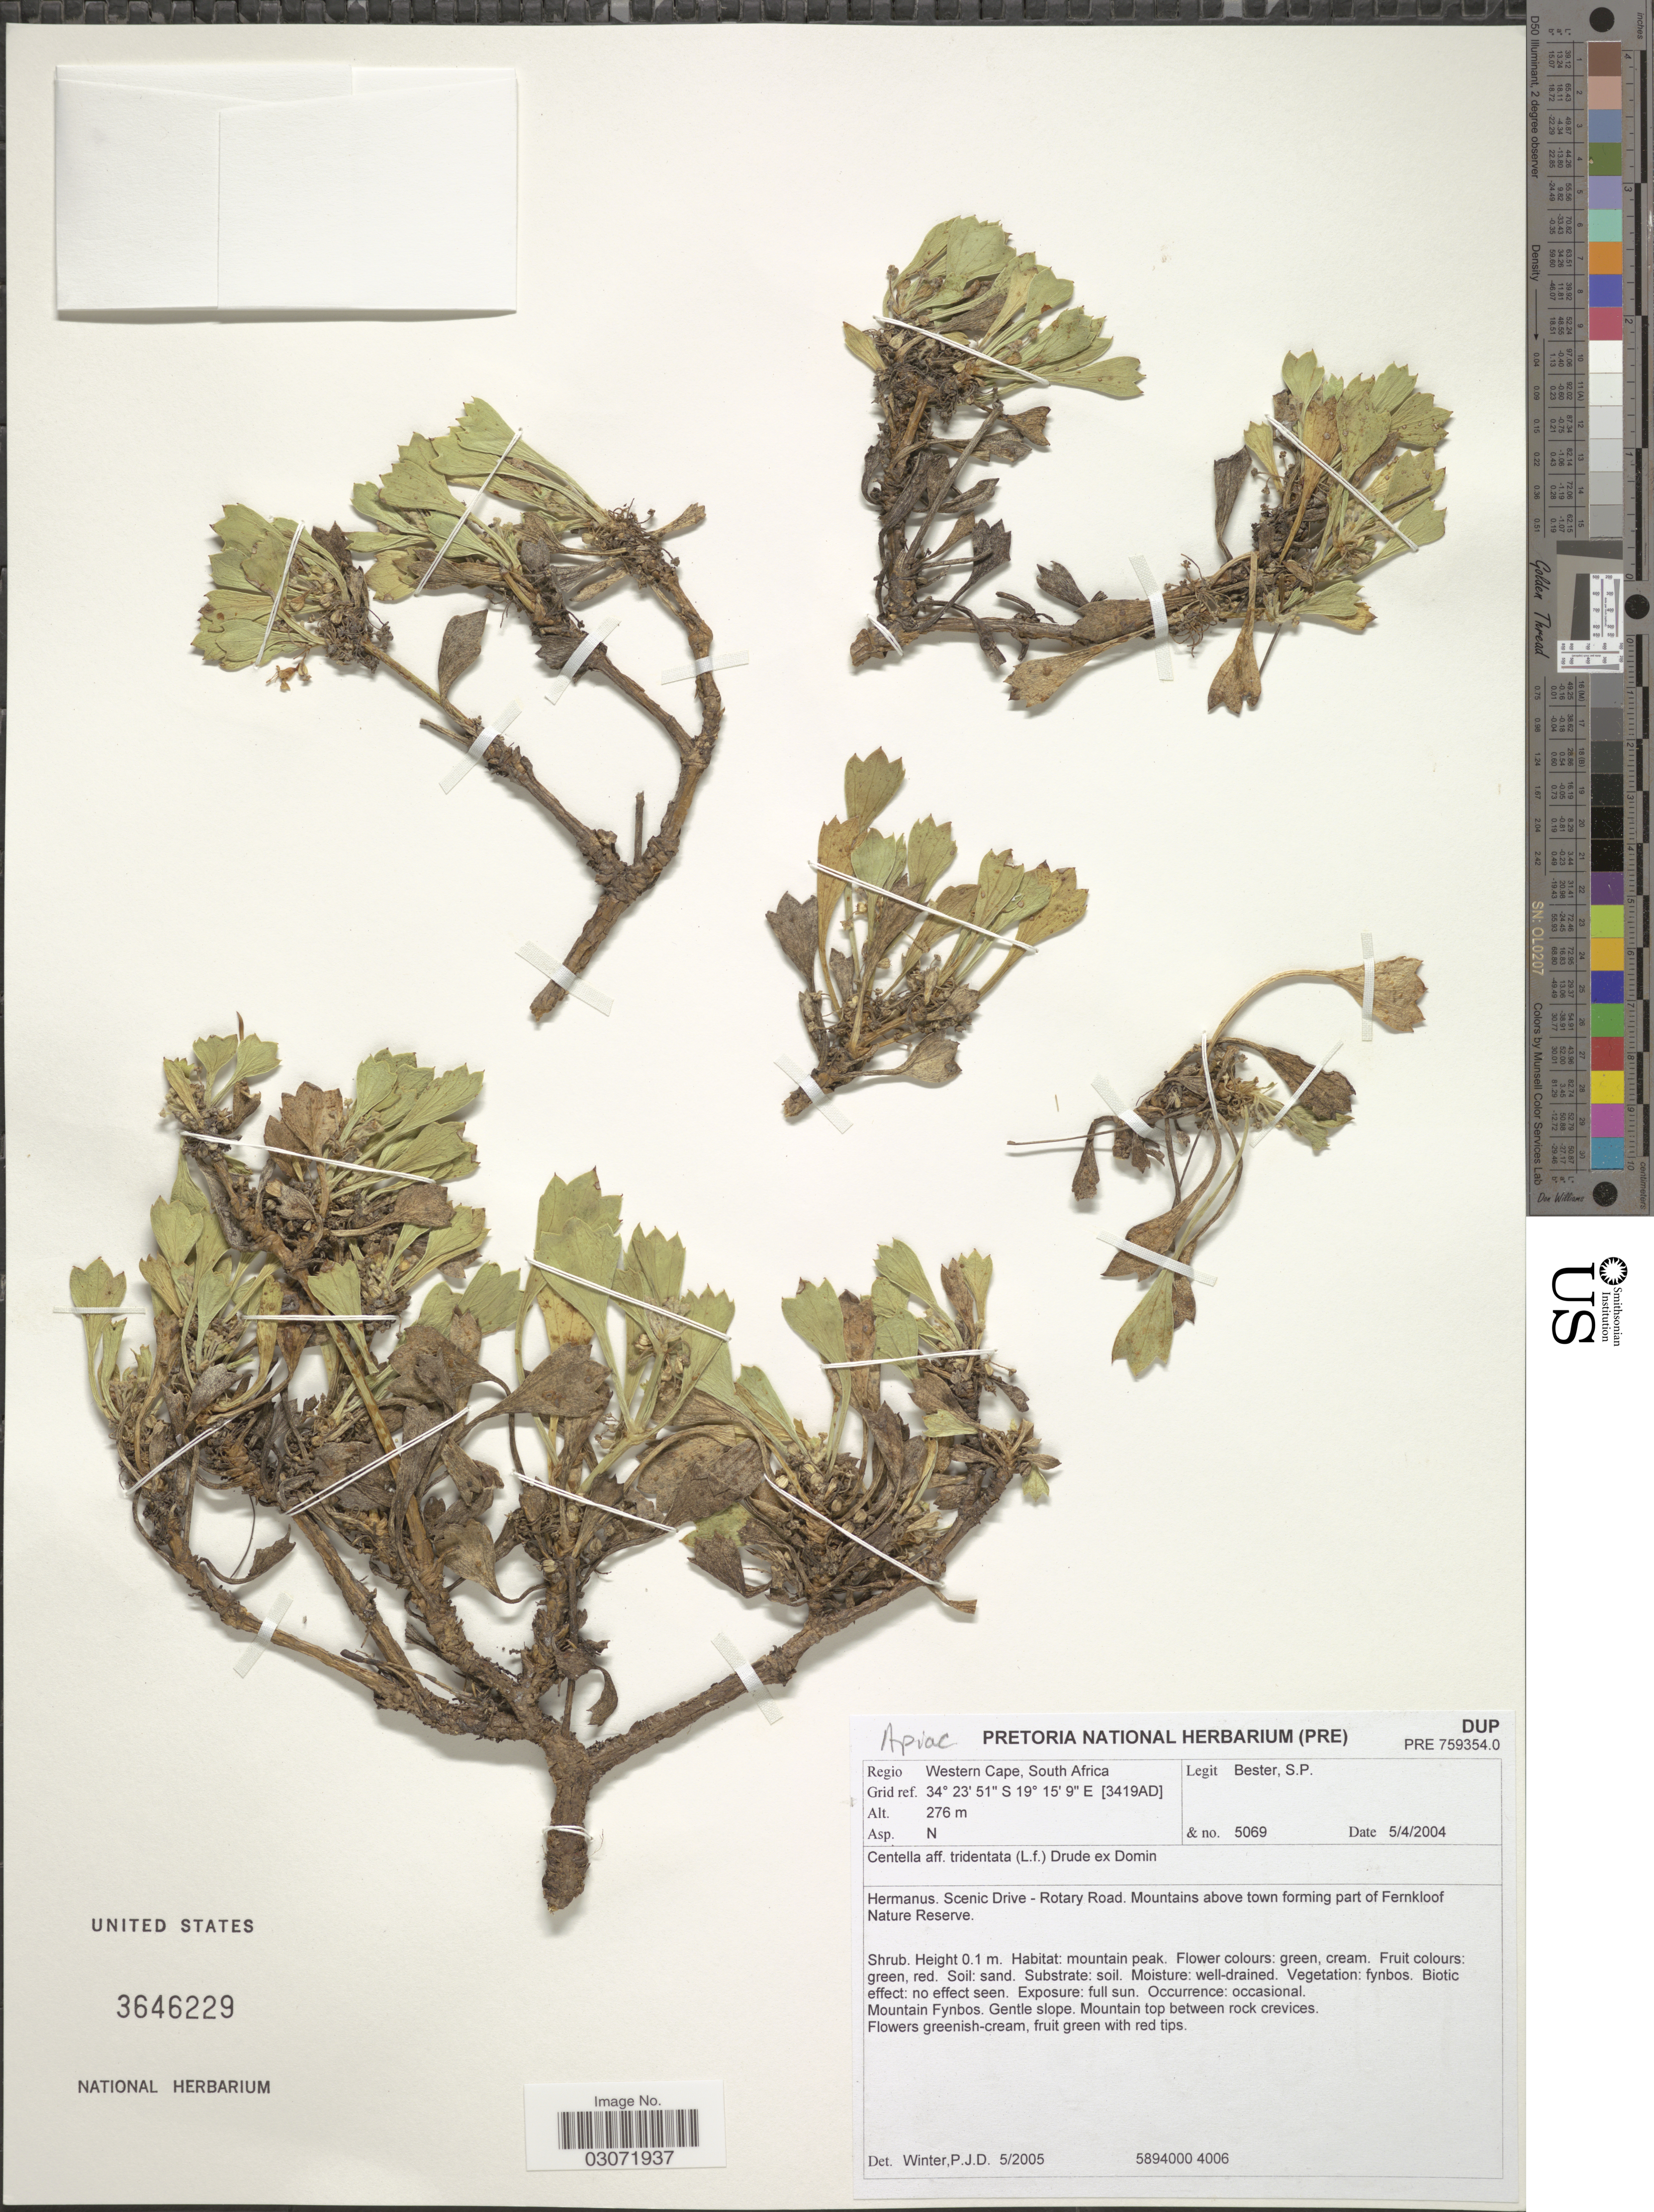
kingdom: Plantae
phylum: Tracheophyta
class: Magnoliopsida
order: Apiales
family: Apiaceae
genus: Centella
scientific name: Centella tridentata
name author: (L. f.) Drude ex Domin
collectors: S. Bester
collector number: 5069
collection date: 2004-04-05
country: South Africa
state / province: Western Cape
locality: [3419AD], Hermanus. Scenic Drive - Rotary Road. Mountains above town forming part of Fernkloof Nature Reserve.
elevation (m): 276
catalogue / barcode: US 3646229